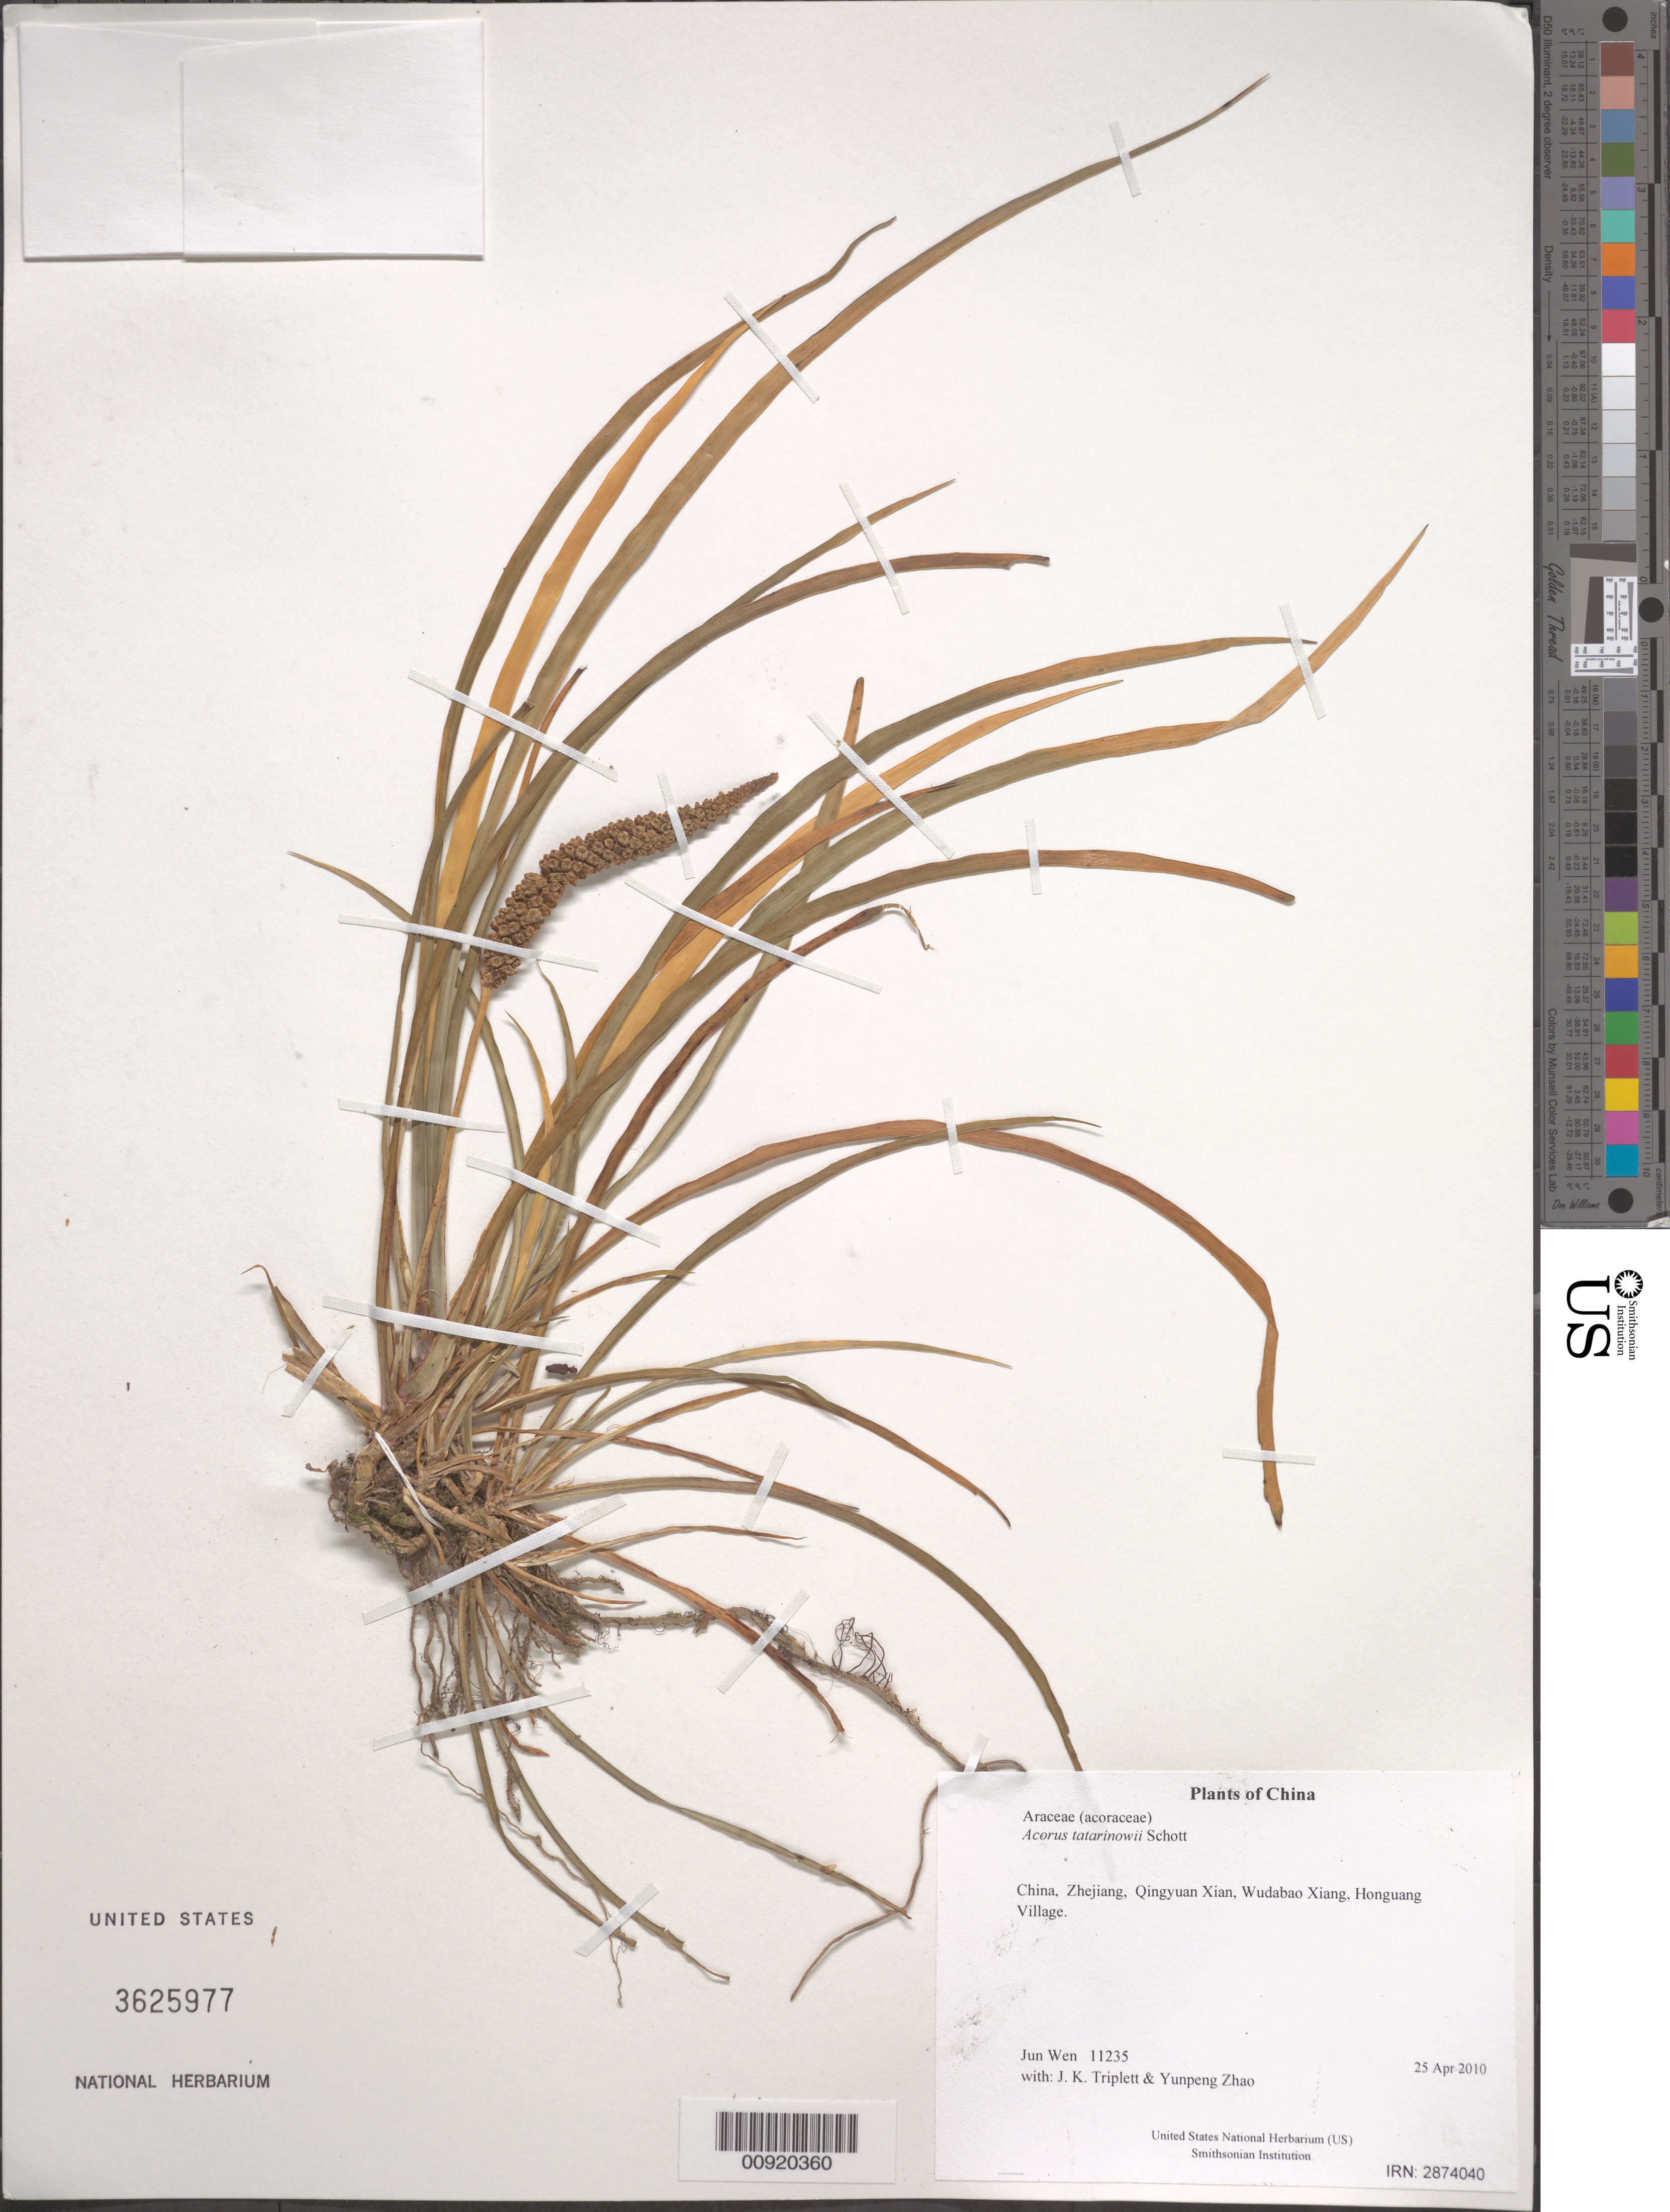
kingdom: Plantae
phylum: Tracheophyta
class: Liliopsida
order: Acorales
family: Acoraceae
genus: Acorus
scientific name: Acorus tatarinowii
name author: Schott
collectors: J. Wen, J. K. Triplett & Yunpeng Zhao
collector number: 11235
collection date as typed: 25 Apr 2010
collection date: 2010-04-25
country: China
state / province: Zhejiang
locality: Qingyuan Xian, Wudabao Xiang, Honguang Village.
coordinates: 27 41.492 N, 119 07.832 E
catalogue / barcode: US 3625977